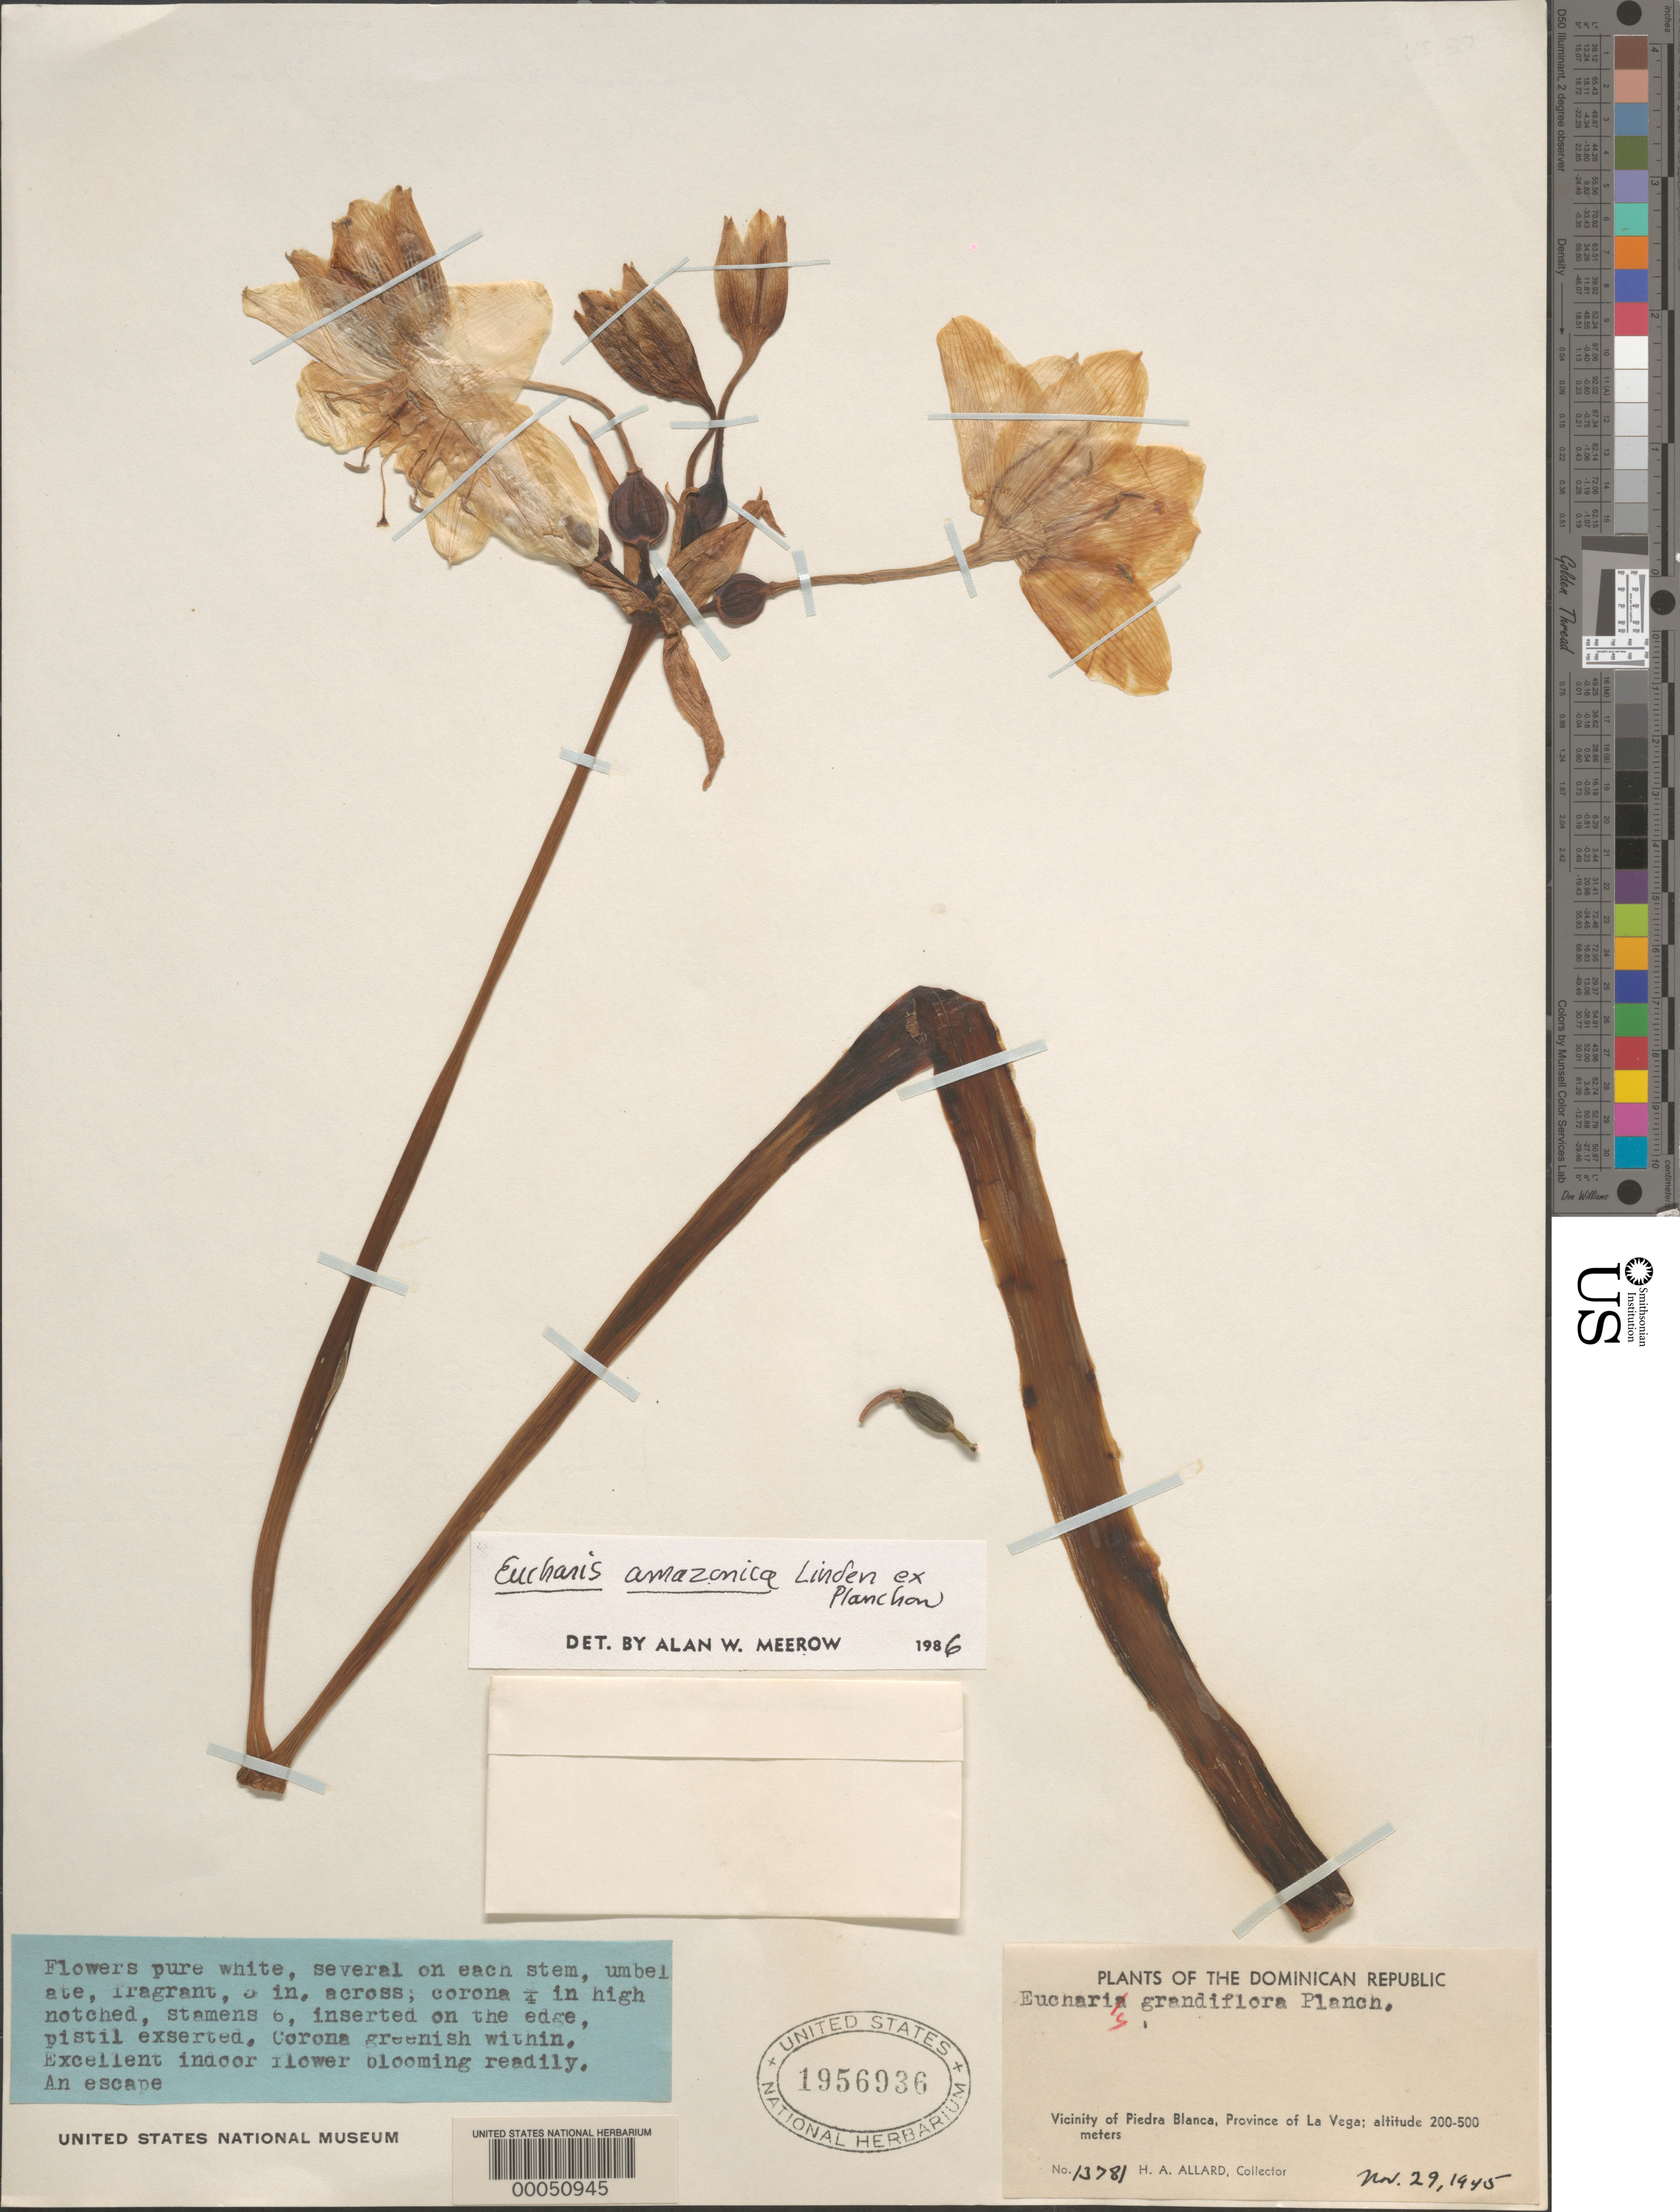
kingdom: Plantae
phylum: Tracheophyta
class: Liliopsida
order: Asparagales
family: Amaryllidaceae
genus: Eucharis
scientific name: Eucharis amazonica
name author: Linden ex Planch.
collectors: H. A. Allard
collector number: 13781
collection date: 1945-11-29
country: Dominican Republic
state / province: La Vega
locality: The Dominican Republic. Vicinity of Piedra Blanca.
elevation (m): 200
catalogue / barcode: US 1956936